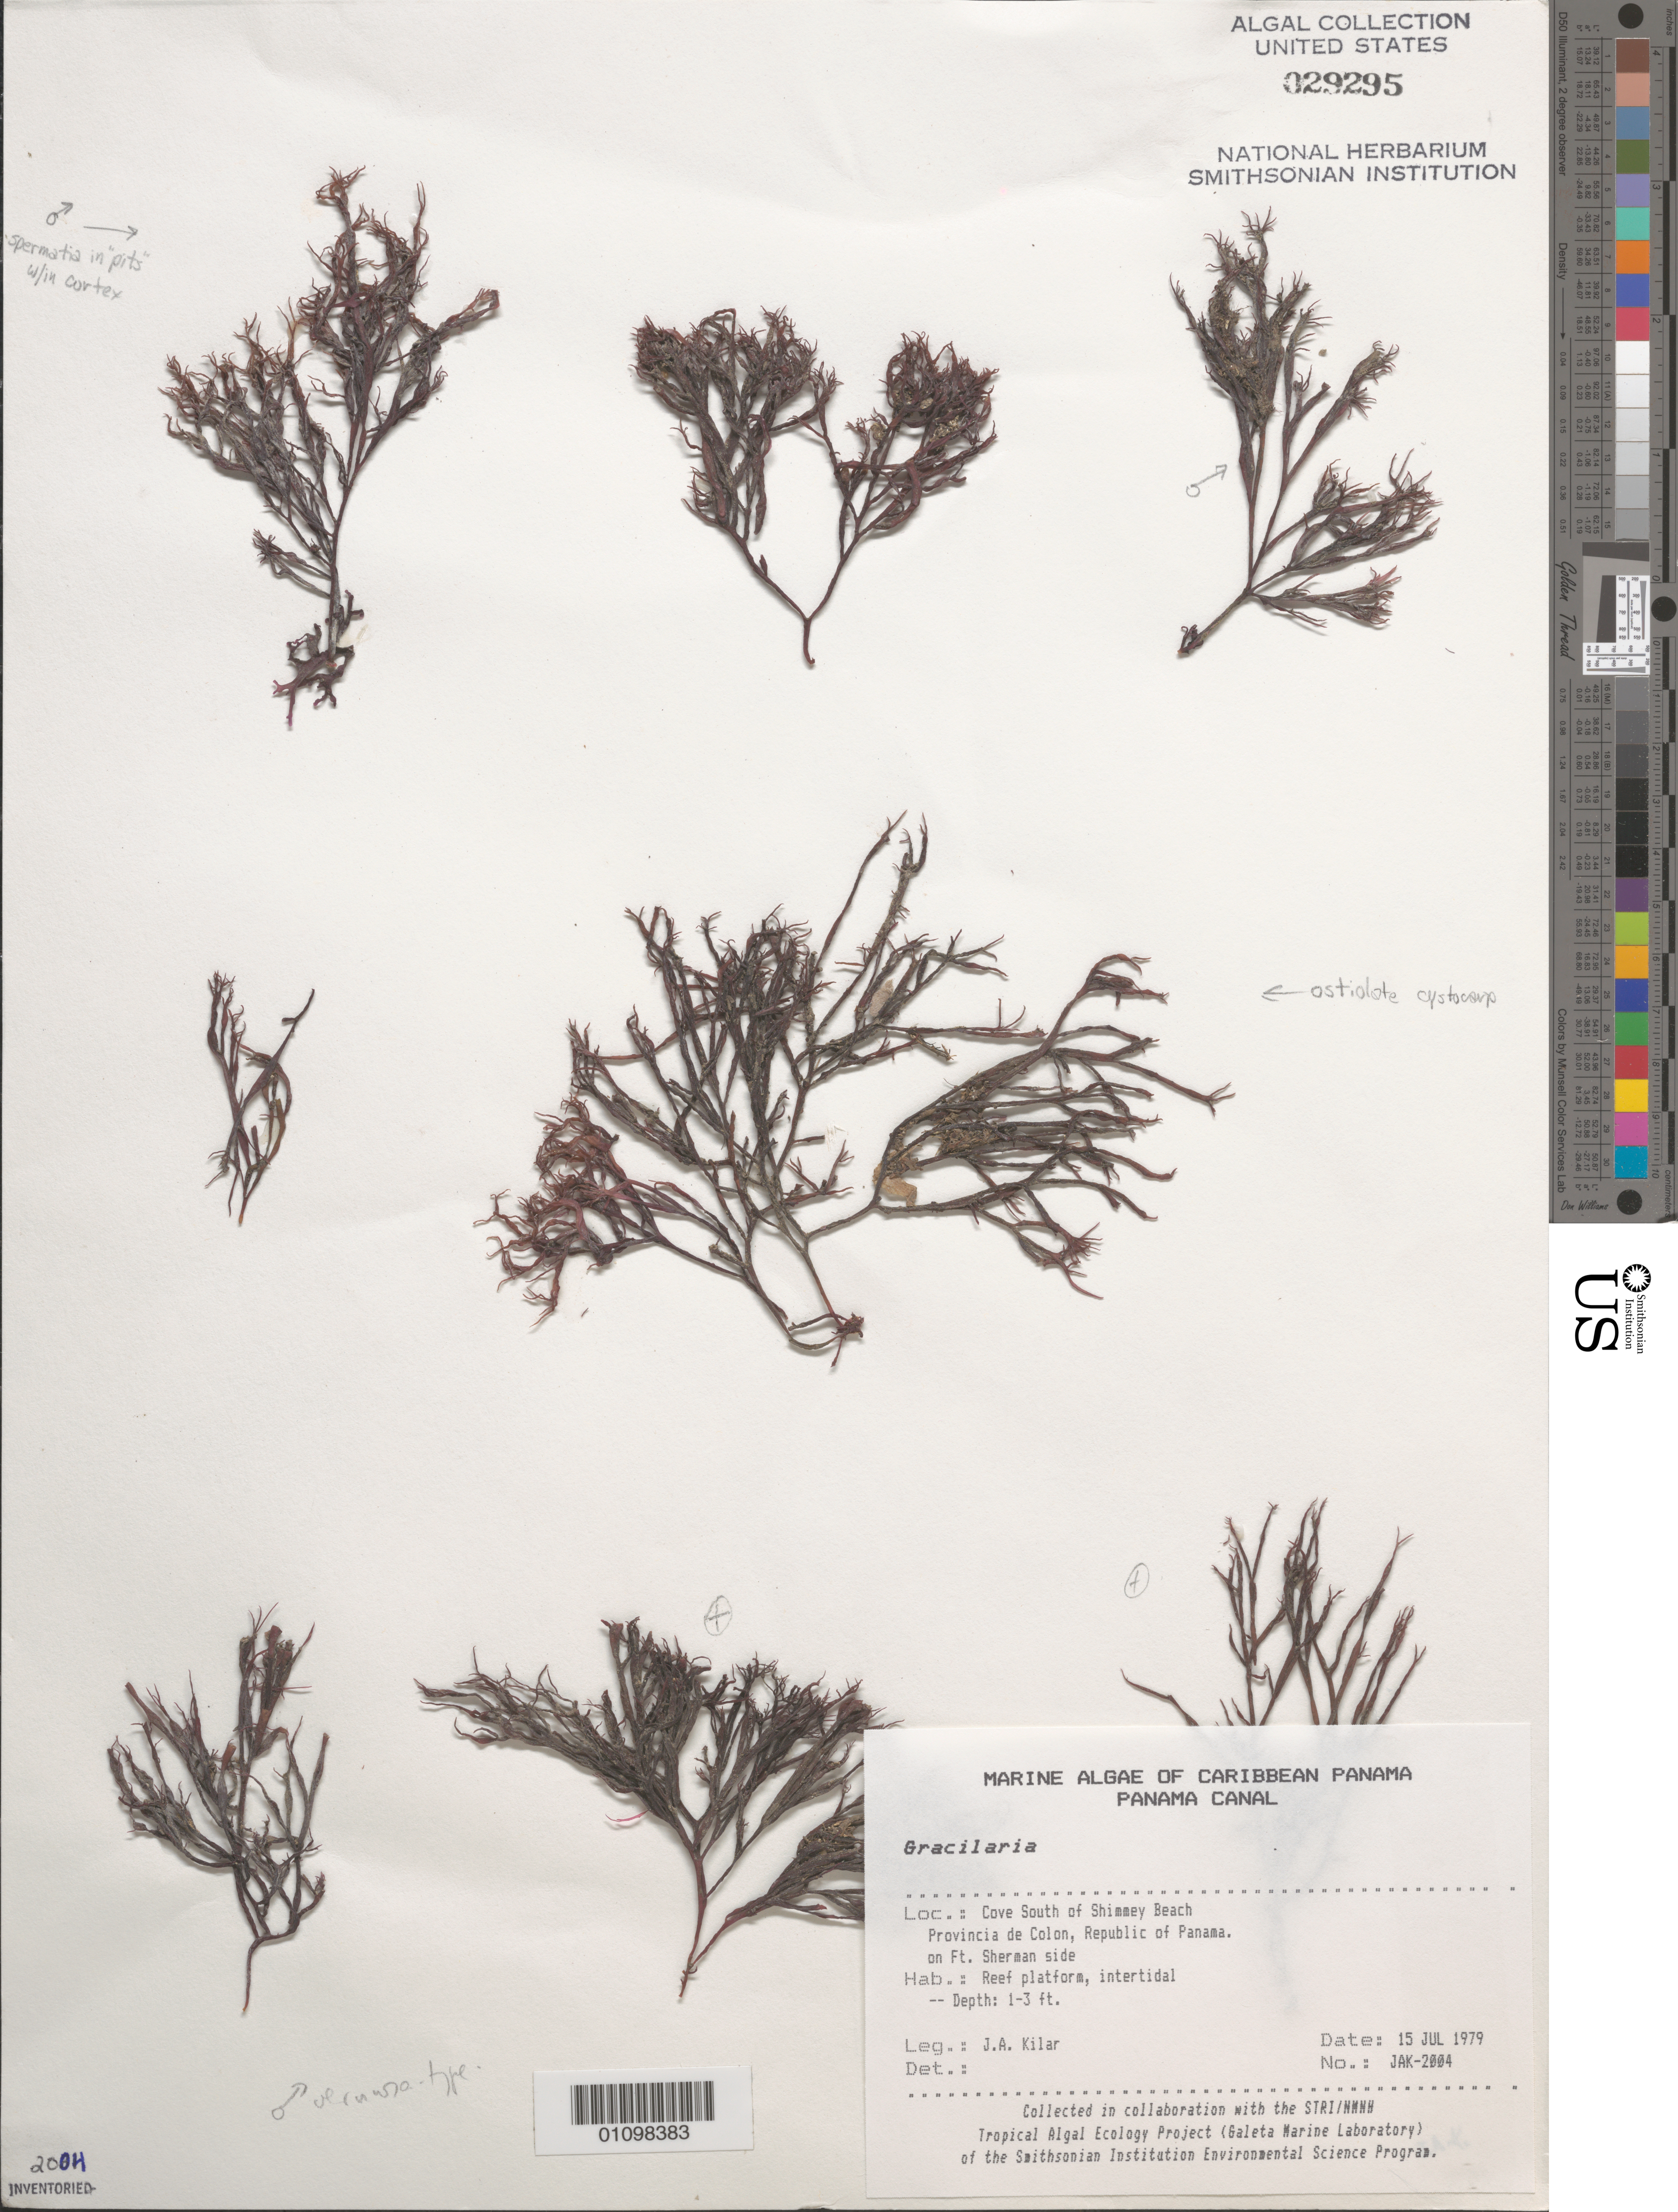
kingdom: Plantae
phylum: Rhodophyta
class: Florideophyceae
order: Gracilariales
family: Gracilariaceae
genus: Gracilaria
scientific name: Gracilaria sp.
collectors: J. A. Kilar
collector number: JAK-2004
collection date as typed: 15 Jul 1979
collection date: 1979-07-15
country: Panama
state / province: Colón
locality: Fort Sherman side of cove, south of Shimmey Beach, Panama Canal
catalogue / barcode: US 29295